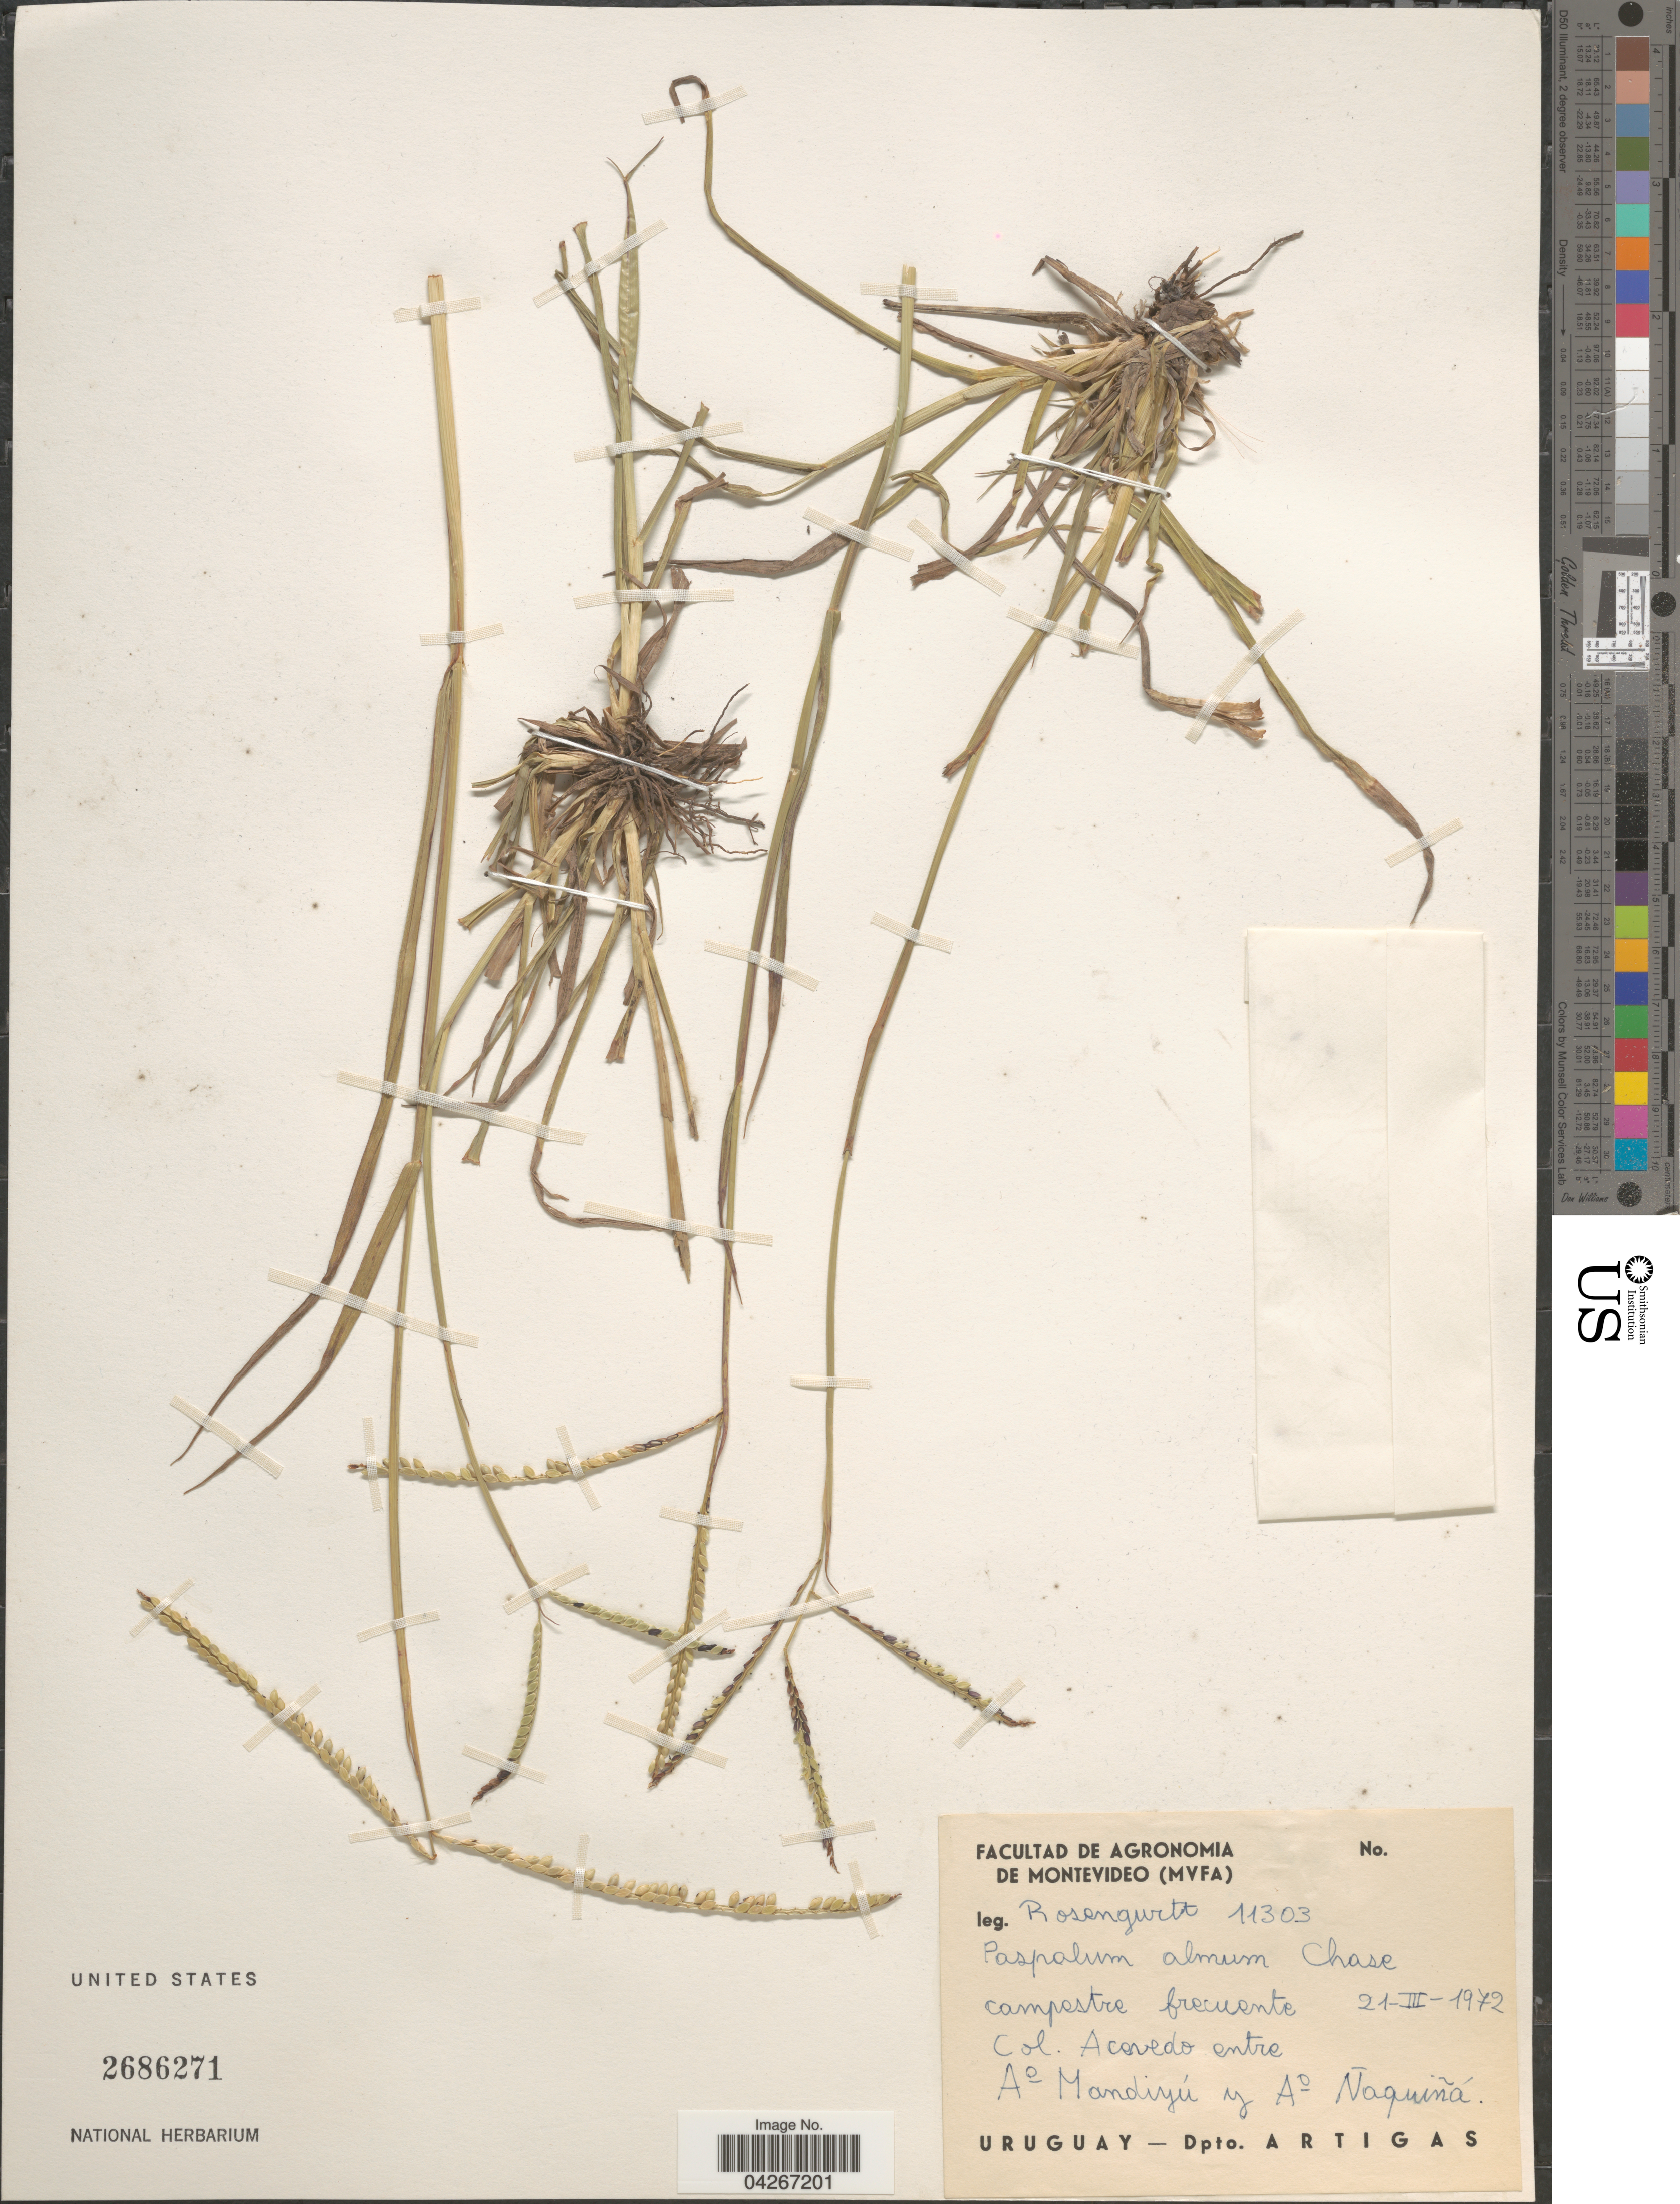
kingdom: Plantae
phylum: Tracheophyta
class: Liliopsida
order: Poales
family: Poaceae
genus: Paspalum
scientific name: Paspalum almum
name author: Chase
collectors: Rosengurtt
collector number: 11303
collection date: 1972-03-21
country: Uruguay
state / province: Artigas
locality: Acevedo entre Ao Mandiyú y Ad Naquiña. Dpto. Artigas.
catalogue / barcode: US 2686271